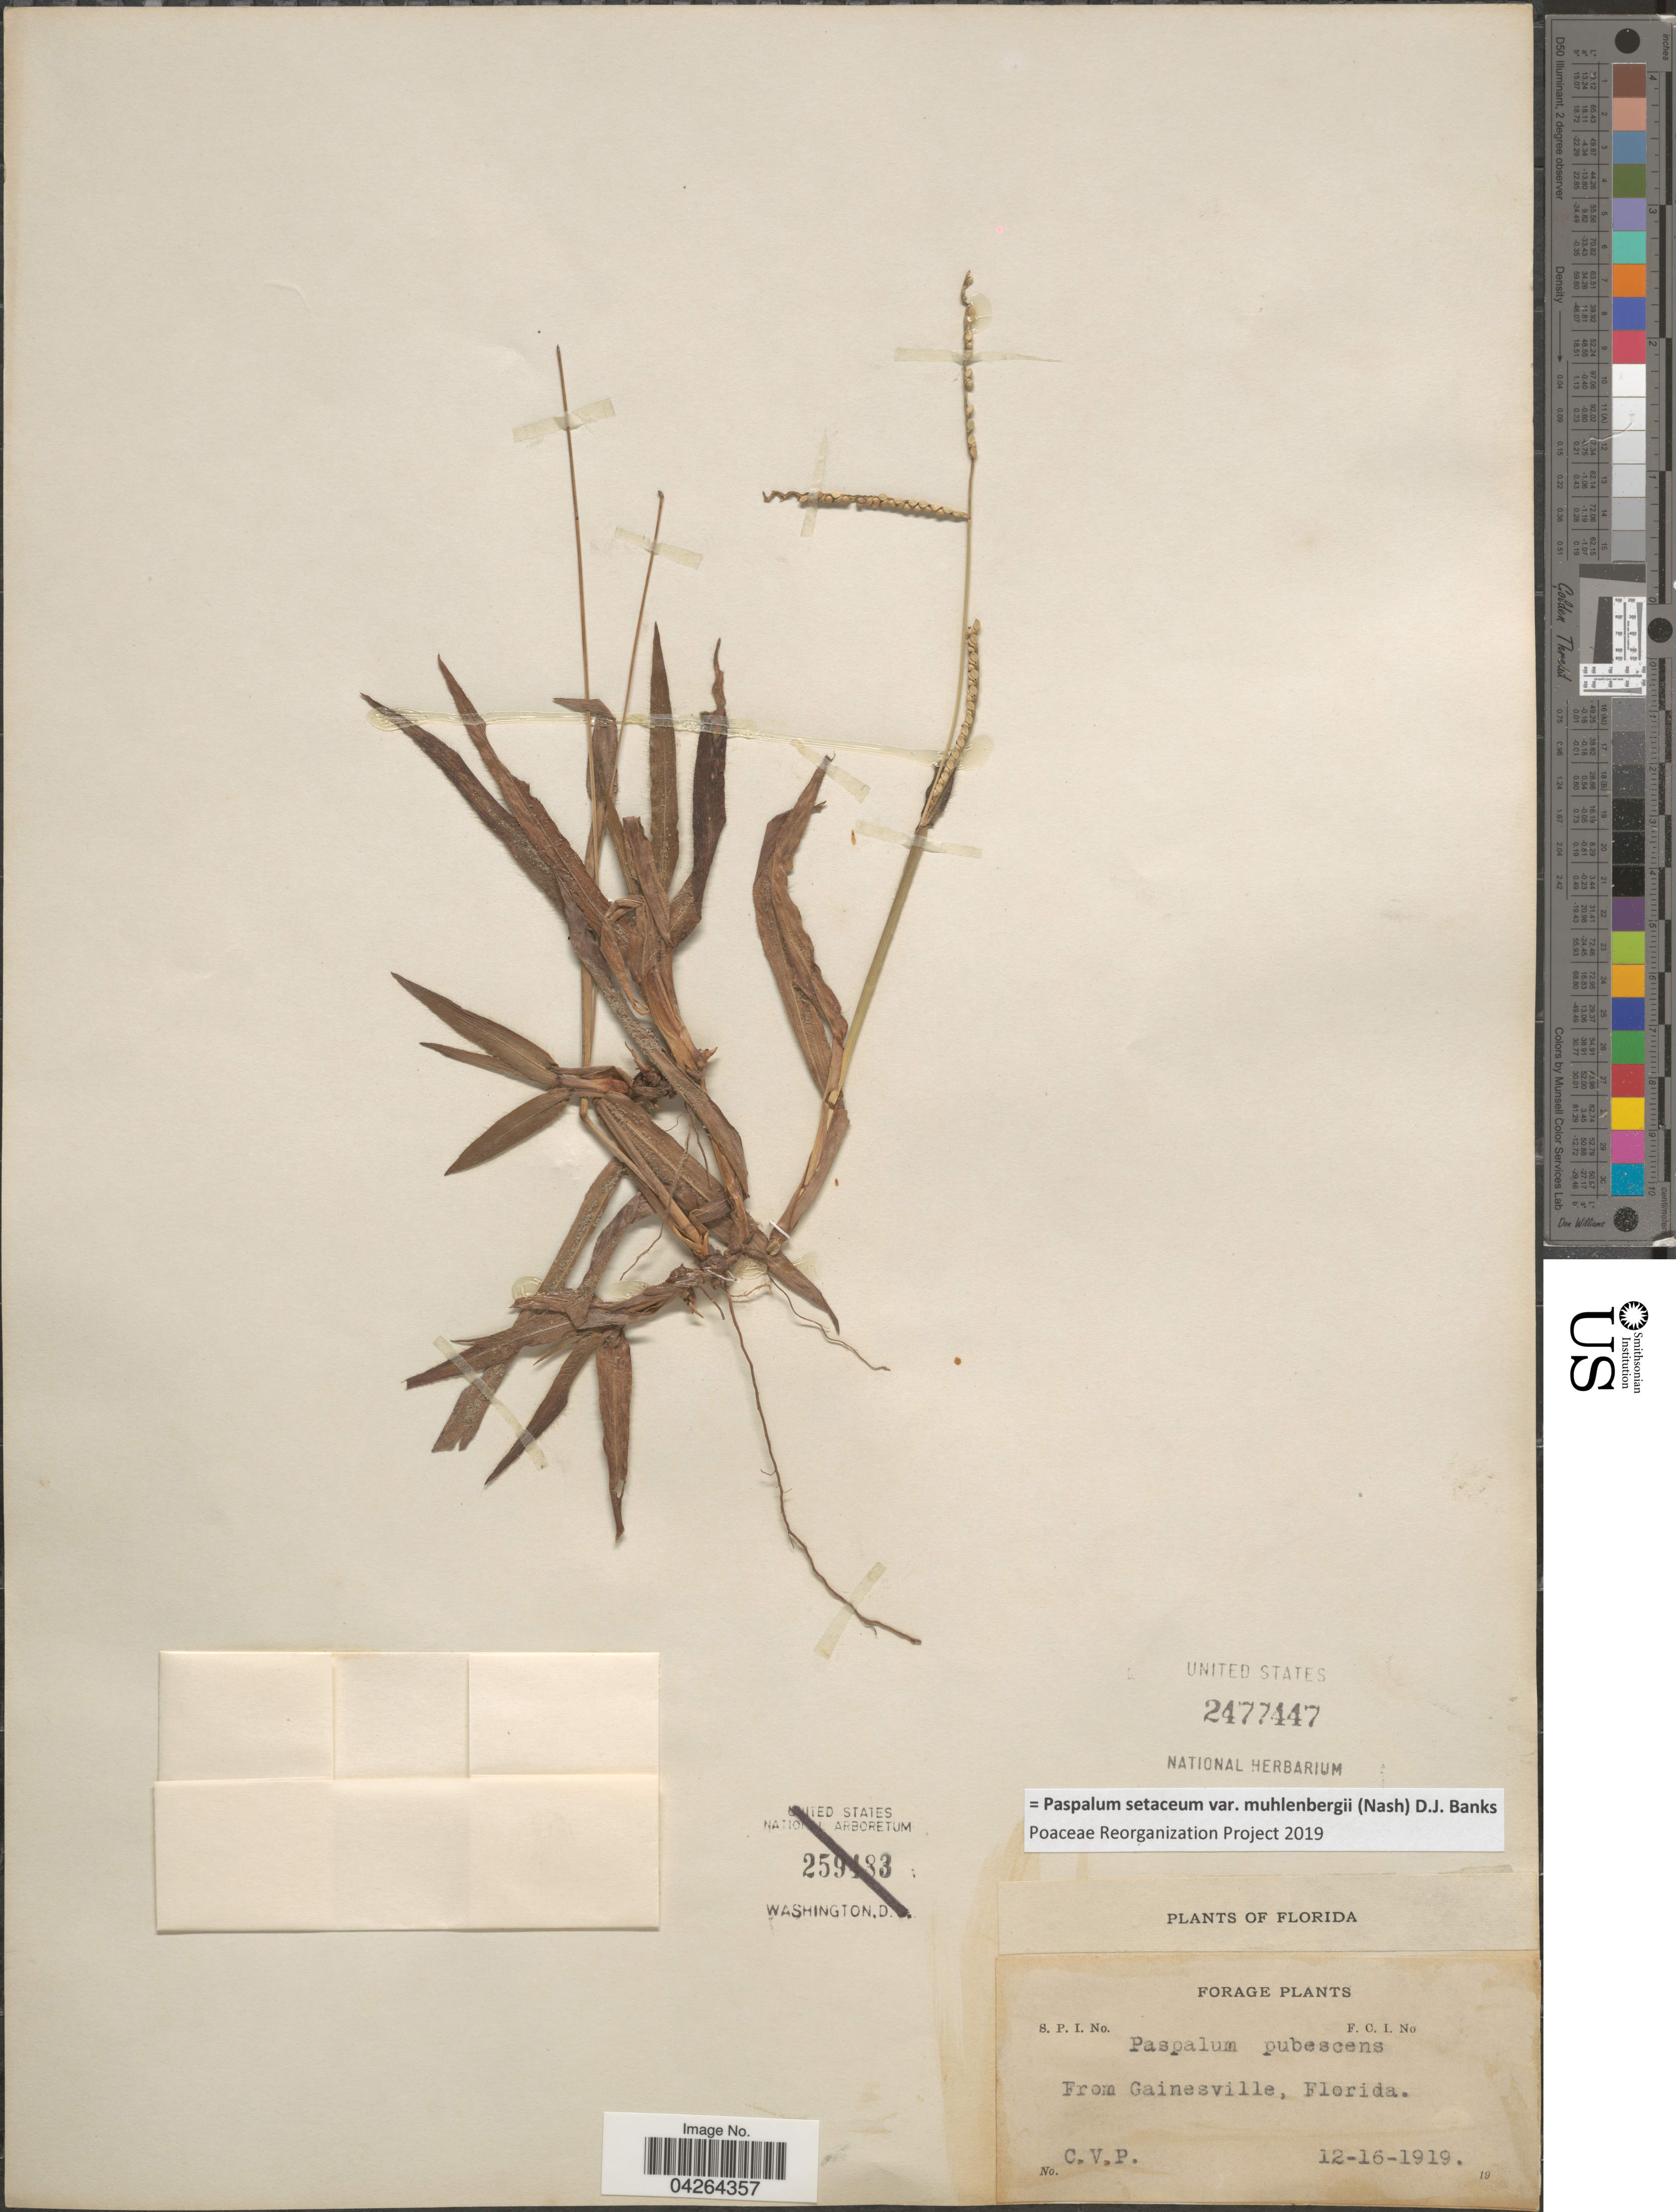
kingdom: Plantae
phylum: Tracheophyta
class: Liliopsida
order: Poales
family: Poaceae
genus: Paspalum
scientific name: Paspalum setaceum var. muhlenbergii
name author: (Nash) D.J. Banks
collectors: C. V. P.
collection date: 1919-12-16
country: United States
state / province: Florida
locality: From Gainesville.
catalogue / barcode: US 2477447